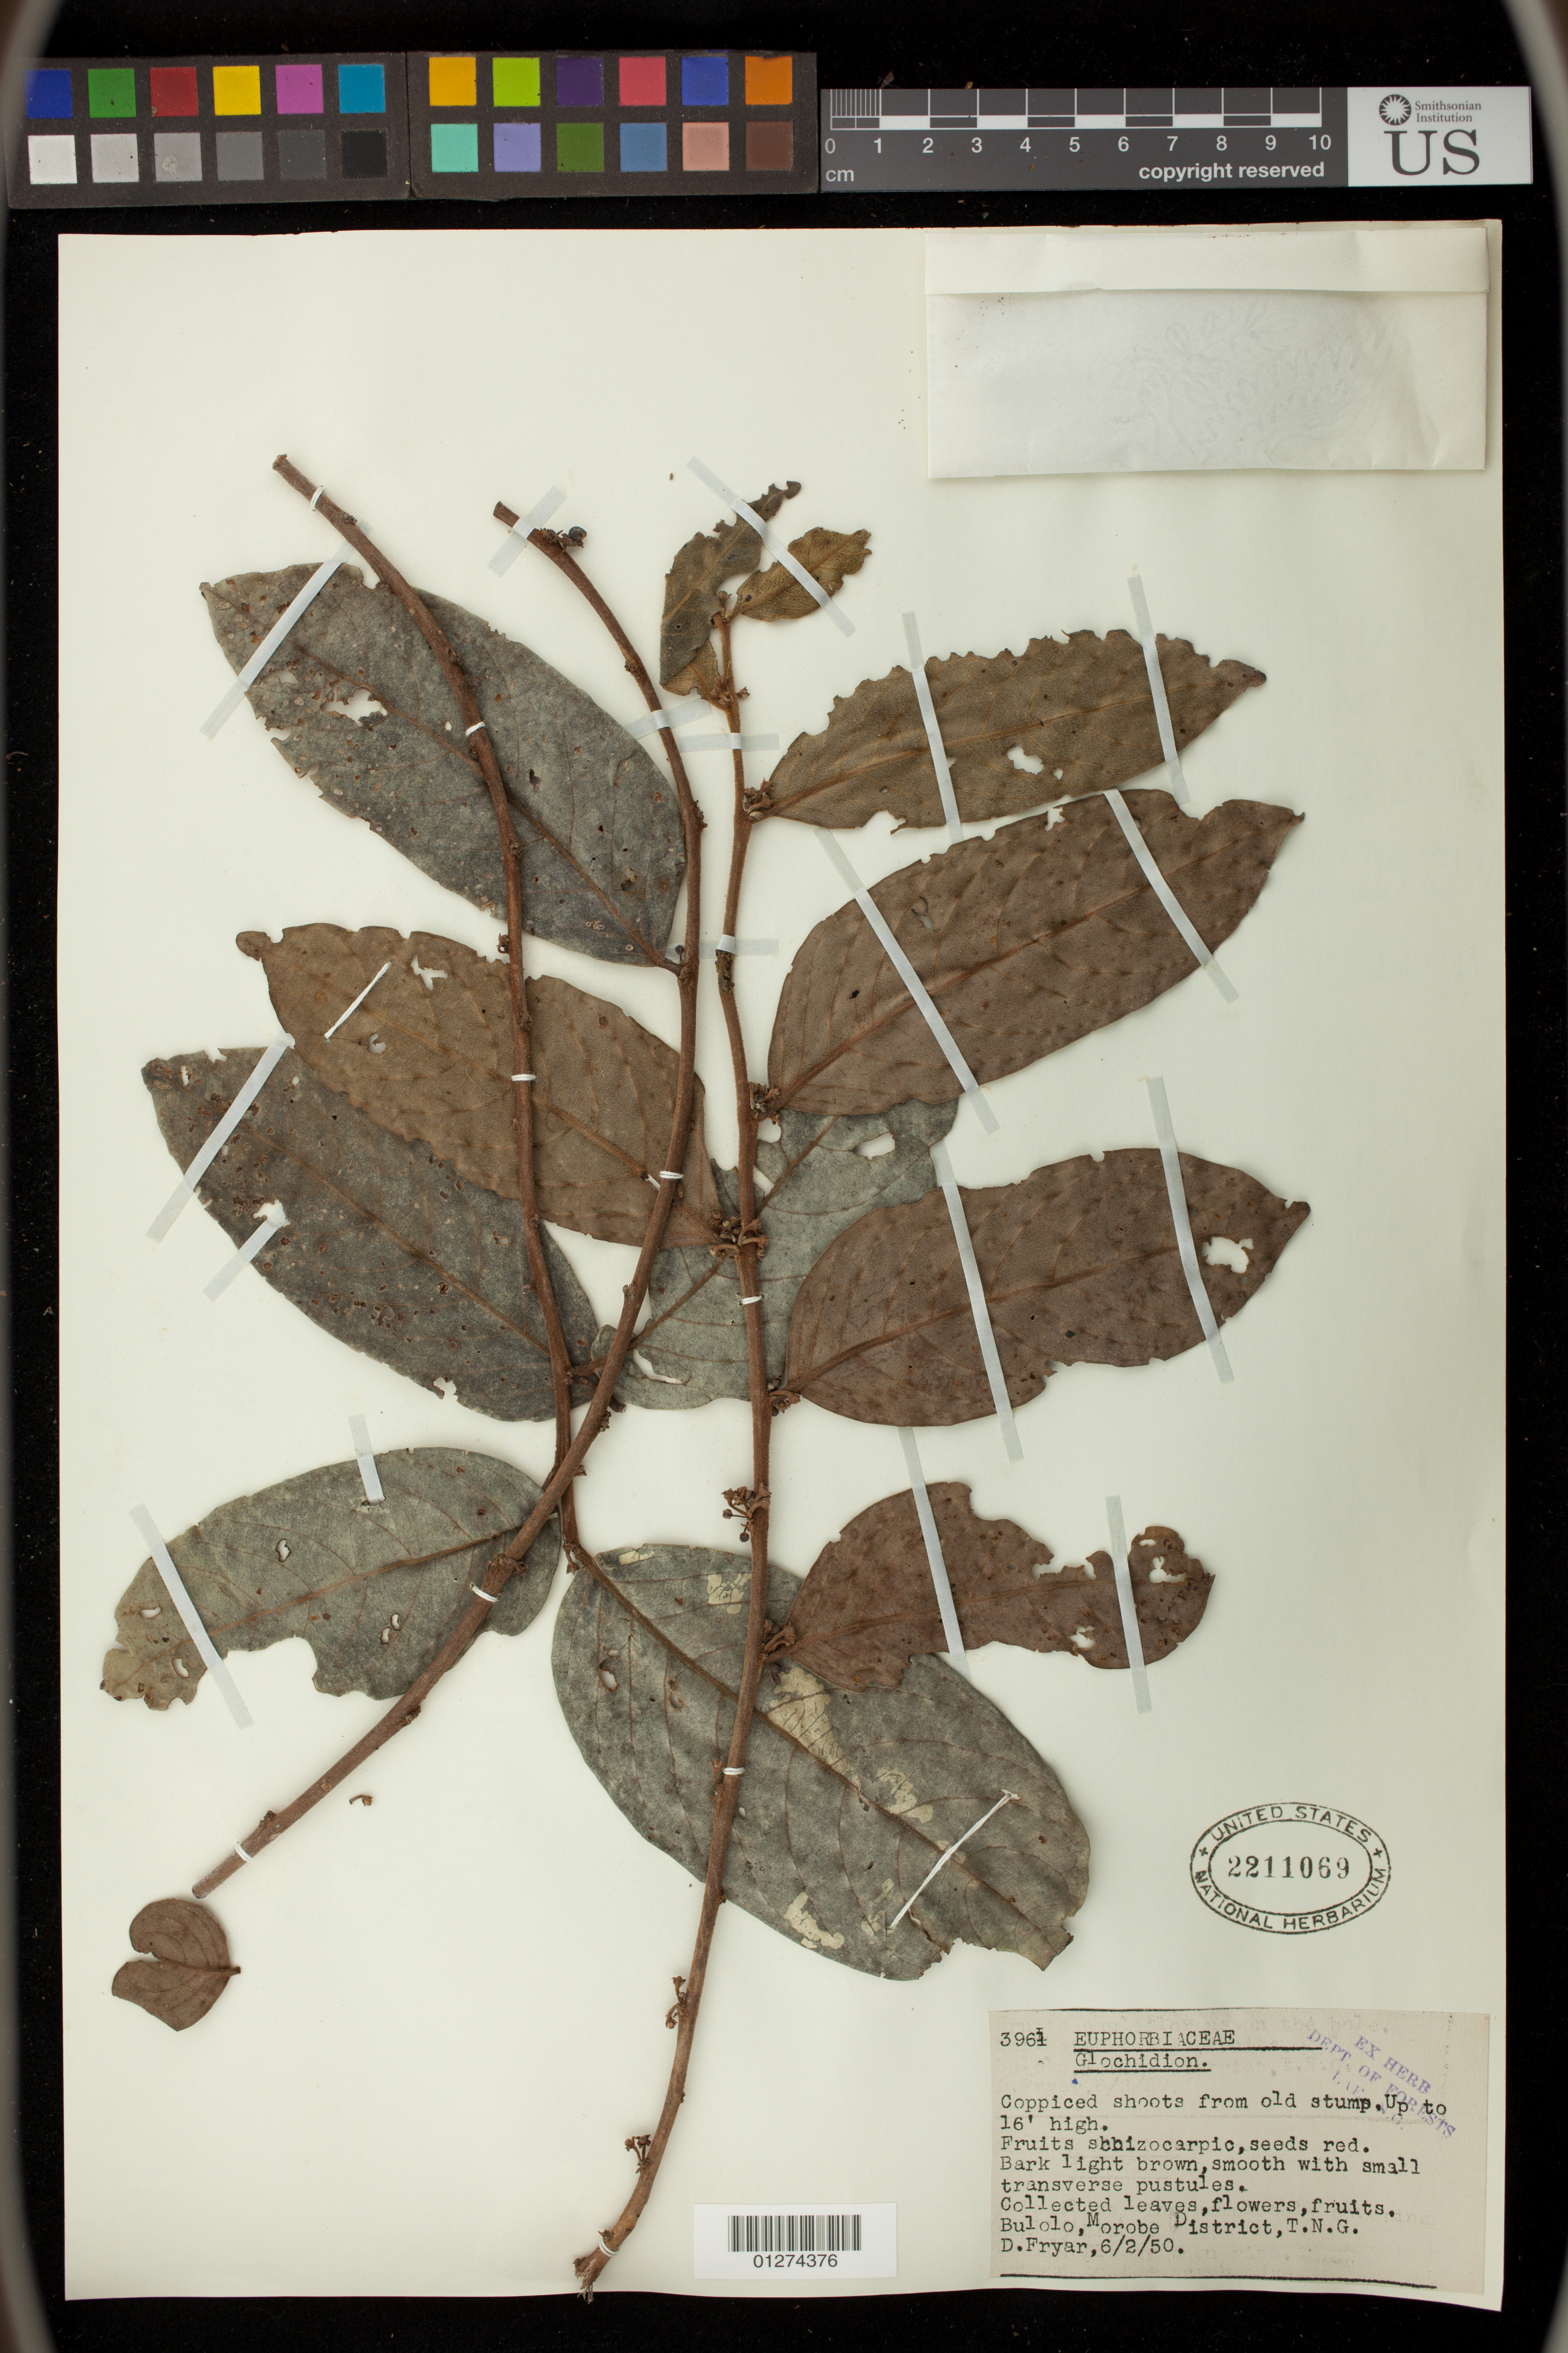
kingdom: Plantae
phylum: Tracheophyta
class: Magnoliopsida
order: Malpighiales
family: Phyllanthaceae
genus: Glochidion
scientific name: Glochidion sp.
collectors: D. Fryar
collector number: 3961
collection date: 1950-02-06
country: Papua New Guinea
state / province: Morobe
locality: Bulolo, T.N.G.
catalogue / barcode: US 2211069